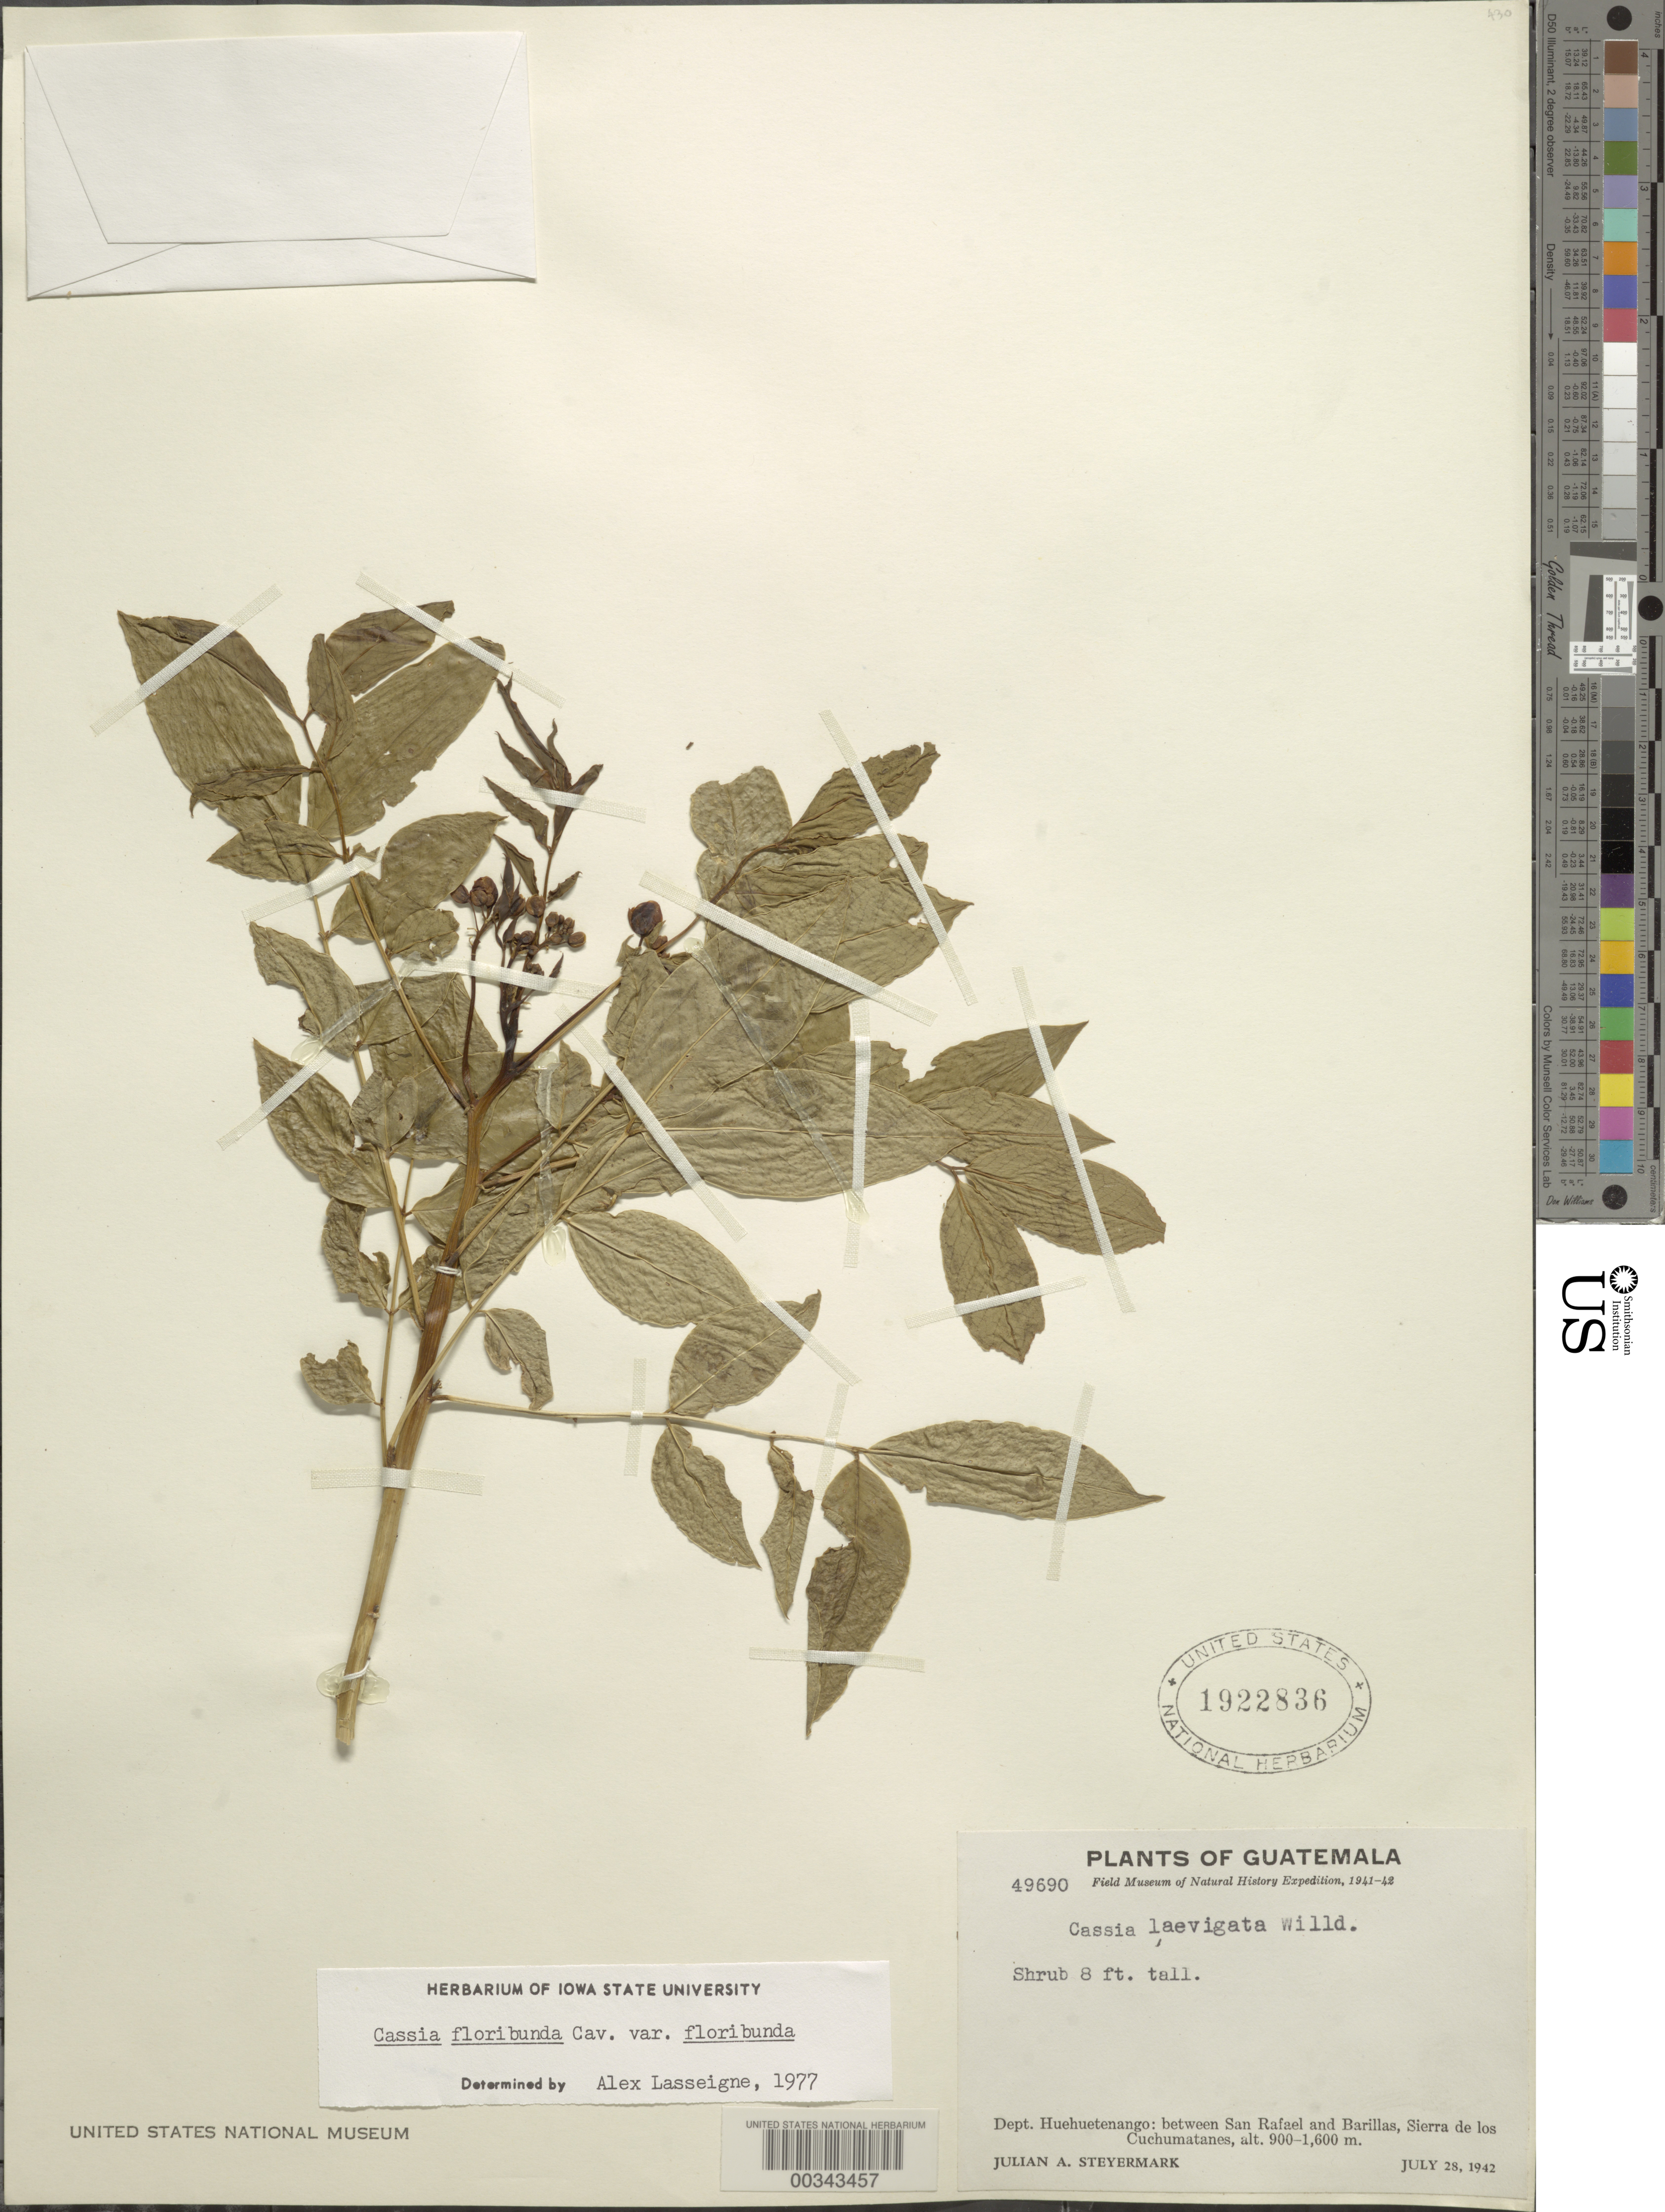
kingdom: Plantae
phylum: Tracheophyta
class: Magnoliopsida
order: Fabales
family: Fabaceae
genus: Senna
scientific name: Senna septemtrionalis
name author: (Viv.) H.S. Irwin & Barneby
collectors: J. Steyermark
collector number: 49690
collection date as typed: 28 Jul 1942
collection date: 1942-07-28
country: Guatemala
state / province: Huehuetenango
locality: Between San Rafael and Barillas, Sierra de las Cuchumatanes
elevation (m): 900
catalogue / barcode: US 1922836